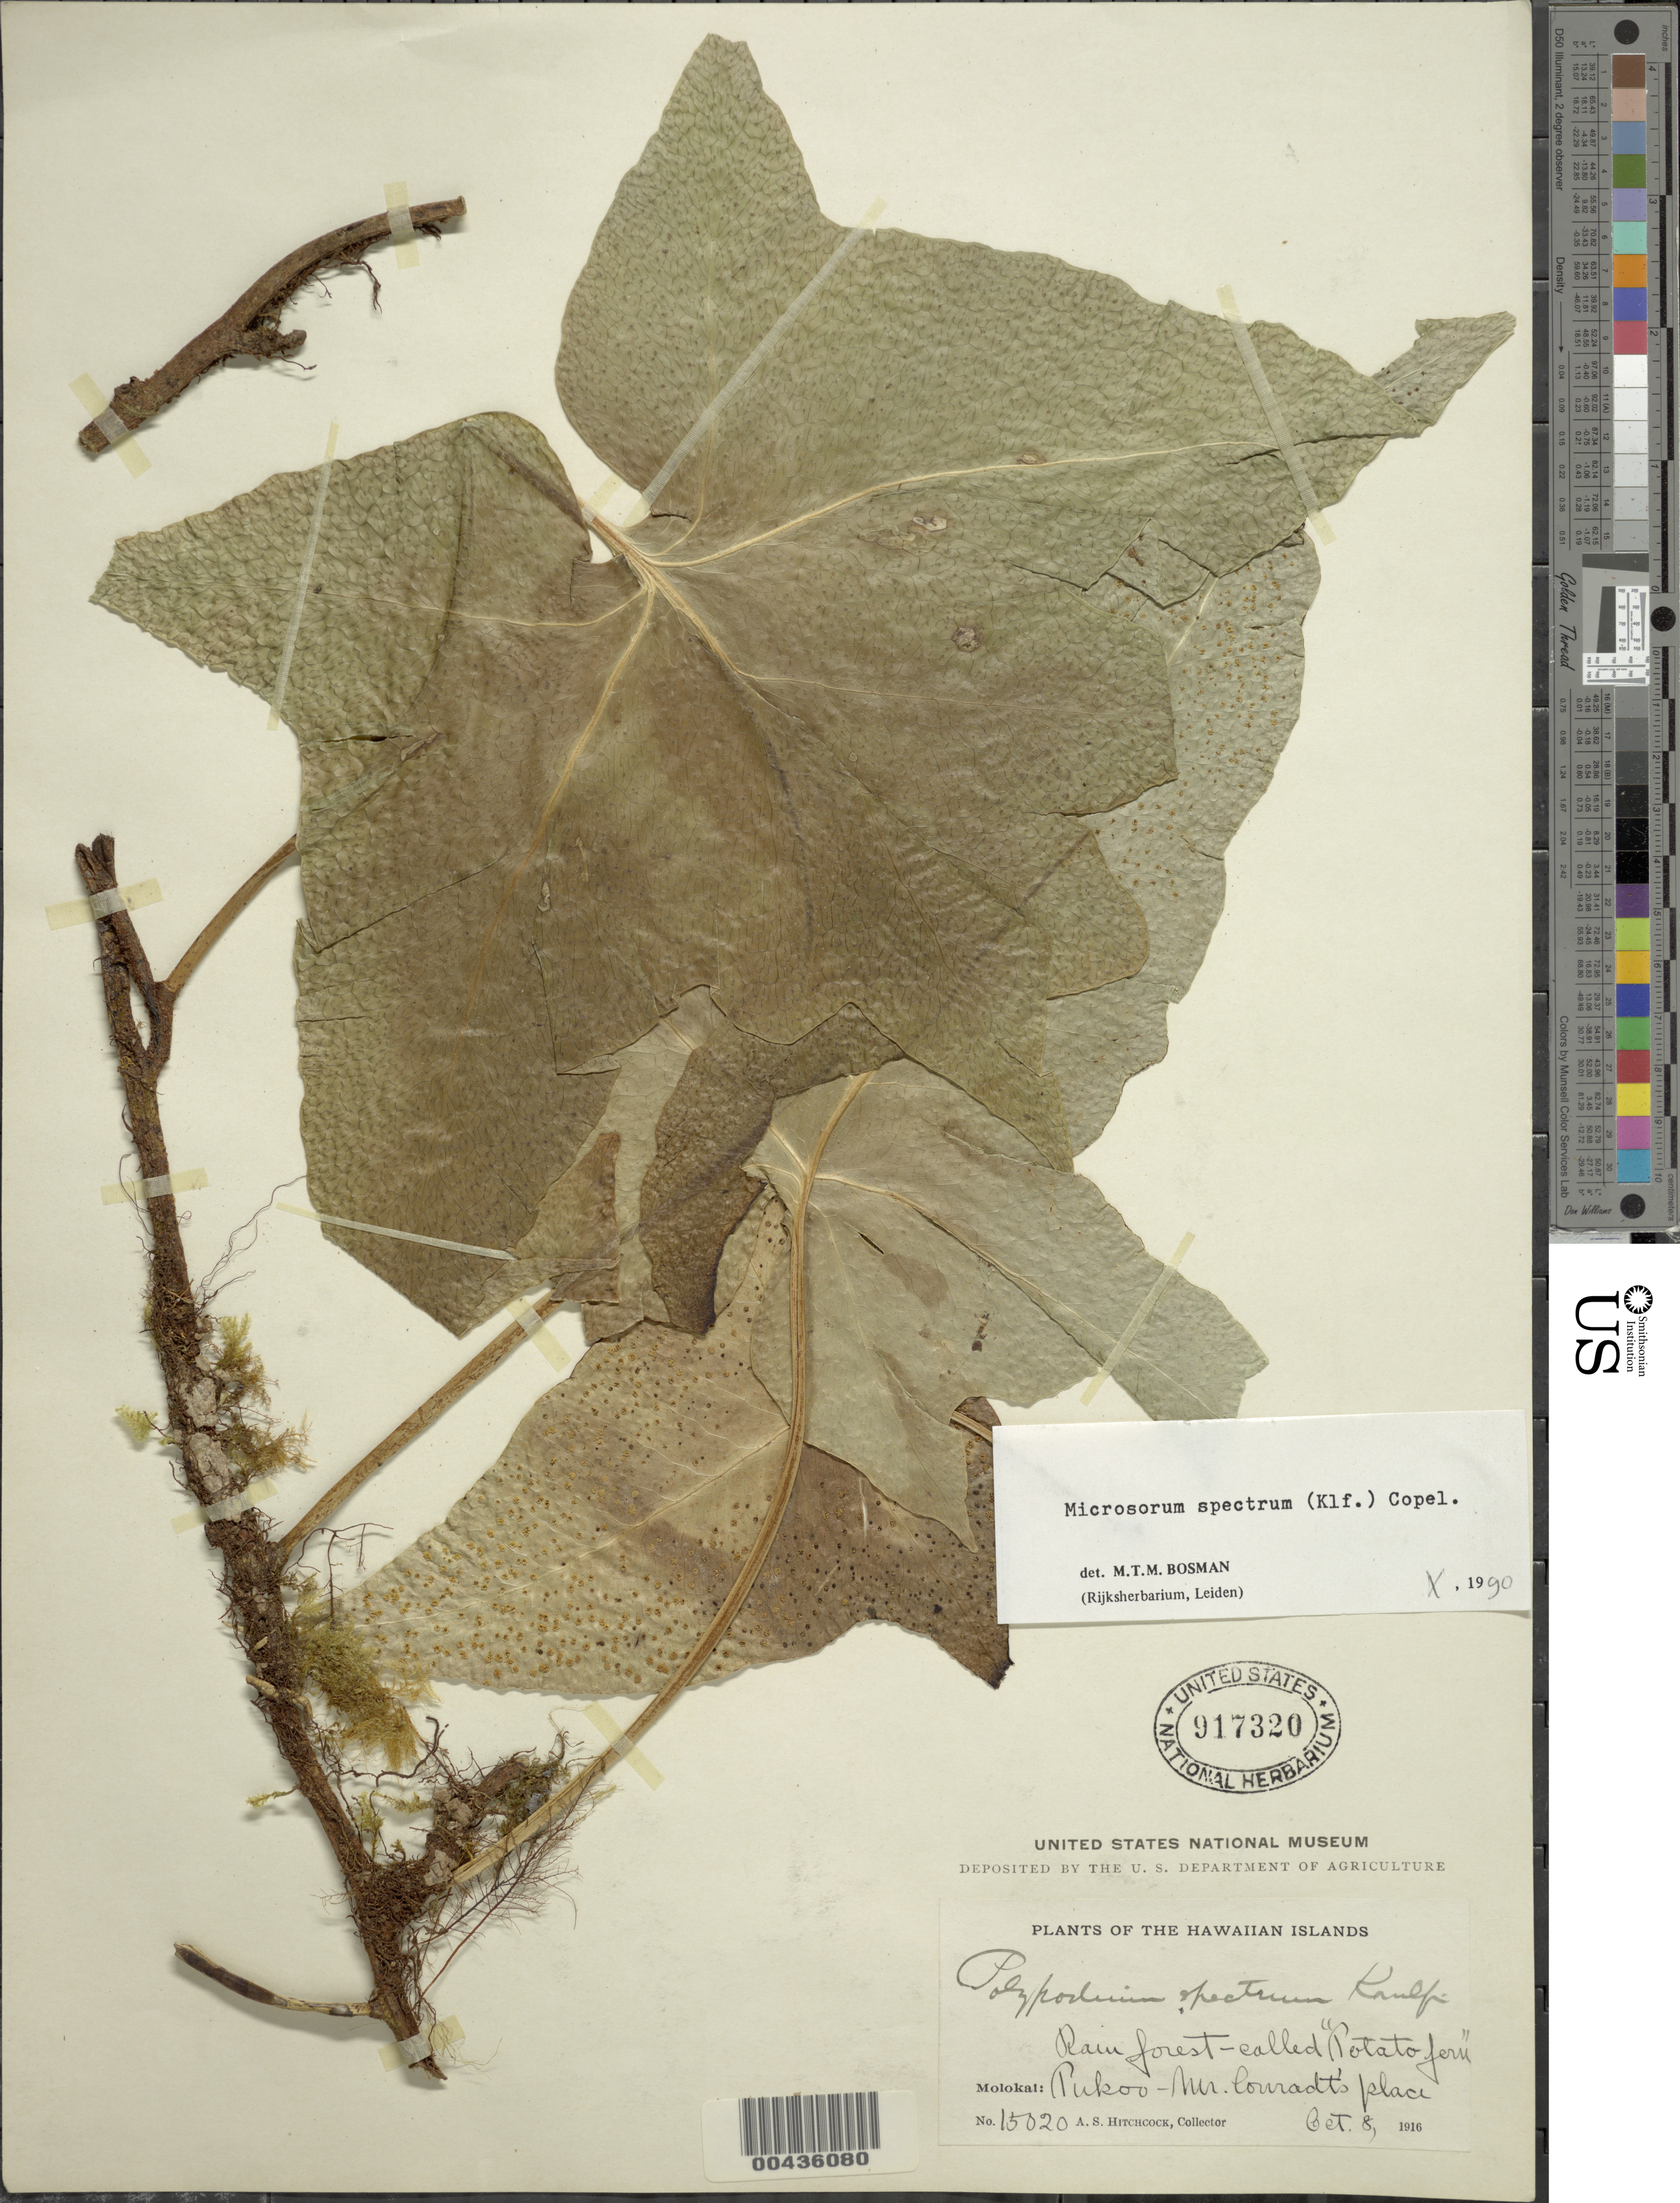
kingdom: Plantae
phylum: Tracheophyta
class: Polypodiopsida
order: Polypodiales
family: Polypodiaceae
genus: Microsorum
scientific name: Microsorum spectrum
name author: (Kaulf.) Copel.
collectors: A. S. Hitchcock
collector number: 15020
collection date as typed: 8 Oct 1916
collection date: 1916-10-08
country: United States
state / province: Hawaii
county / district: Maui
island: Moloka'i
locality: Pukoo-Mr. Conradt's place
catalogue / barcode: US 917320